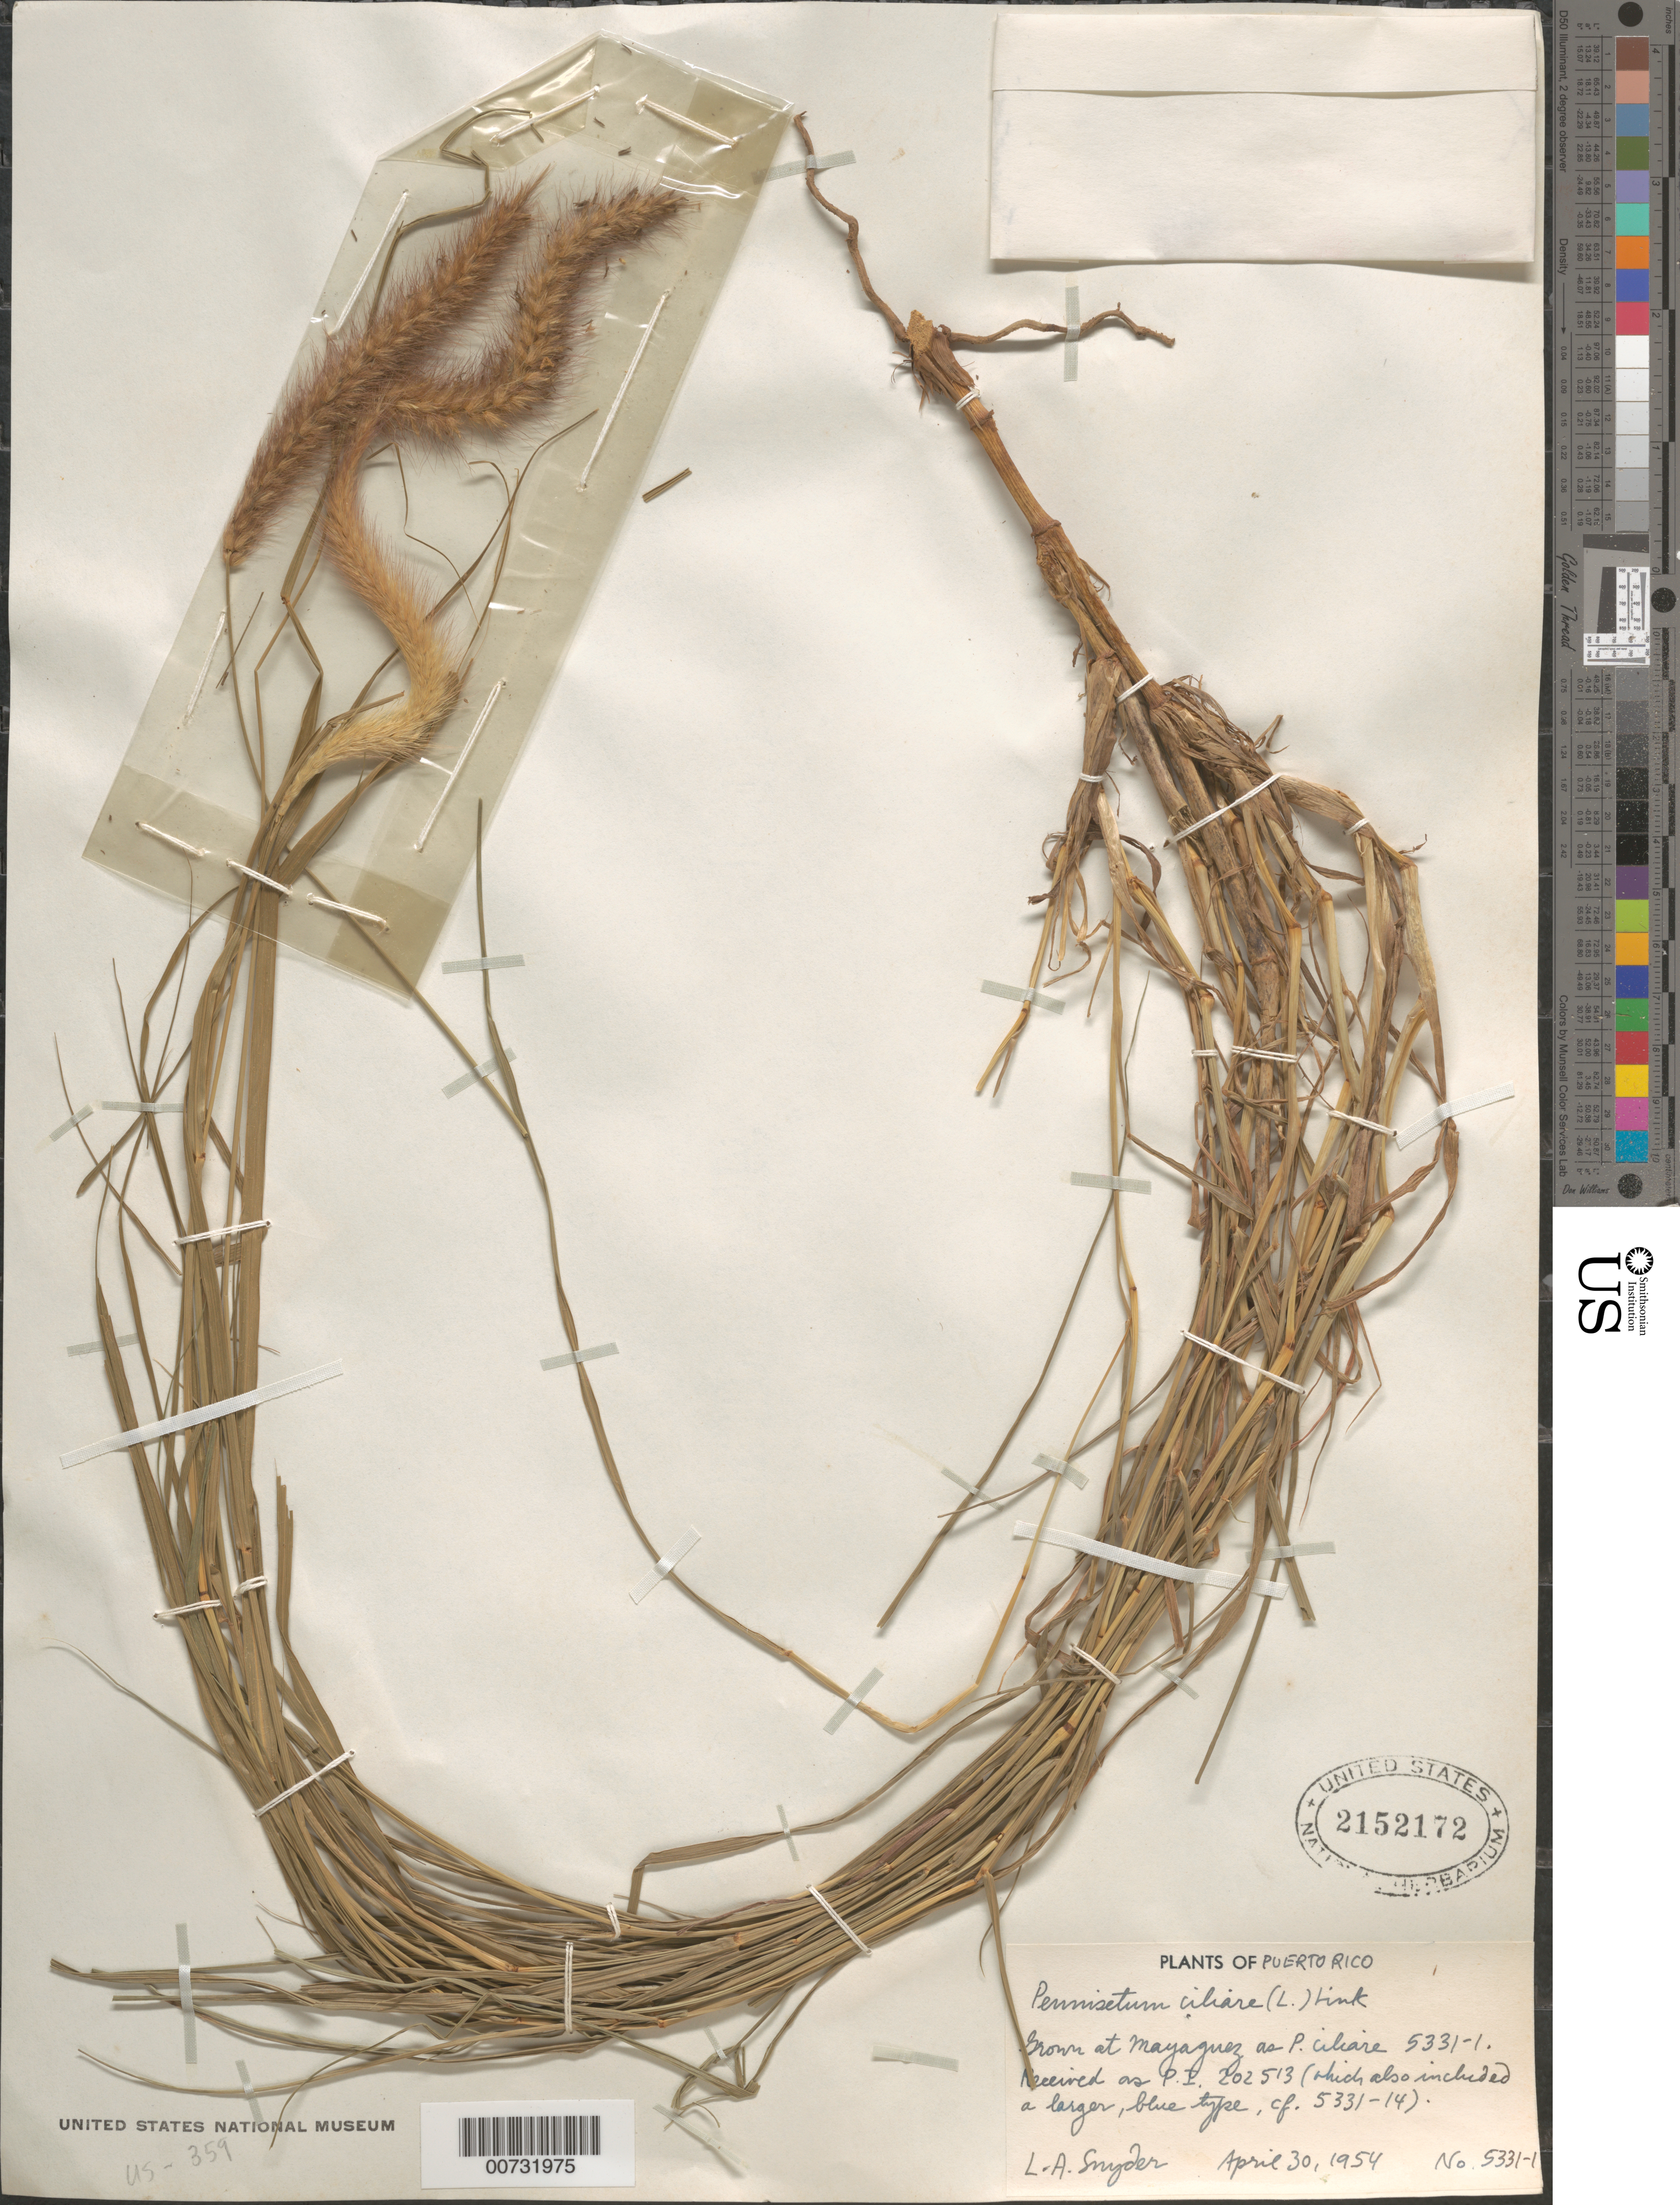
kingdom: Plantae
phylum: Tracheophyta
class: Liliopsida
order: Poales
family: Poaceae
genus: Cenchrus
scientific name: Cenchrus ciliaris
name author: L.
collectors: L. Snyder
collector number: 53311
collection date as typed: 30 Apr 1954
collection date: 1954-04-30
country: Puerto Rico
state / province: Mayagüez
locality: Mayaguez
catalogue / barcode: US 2152172